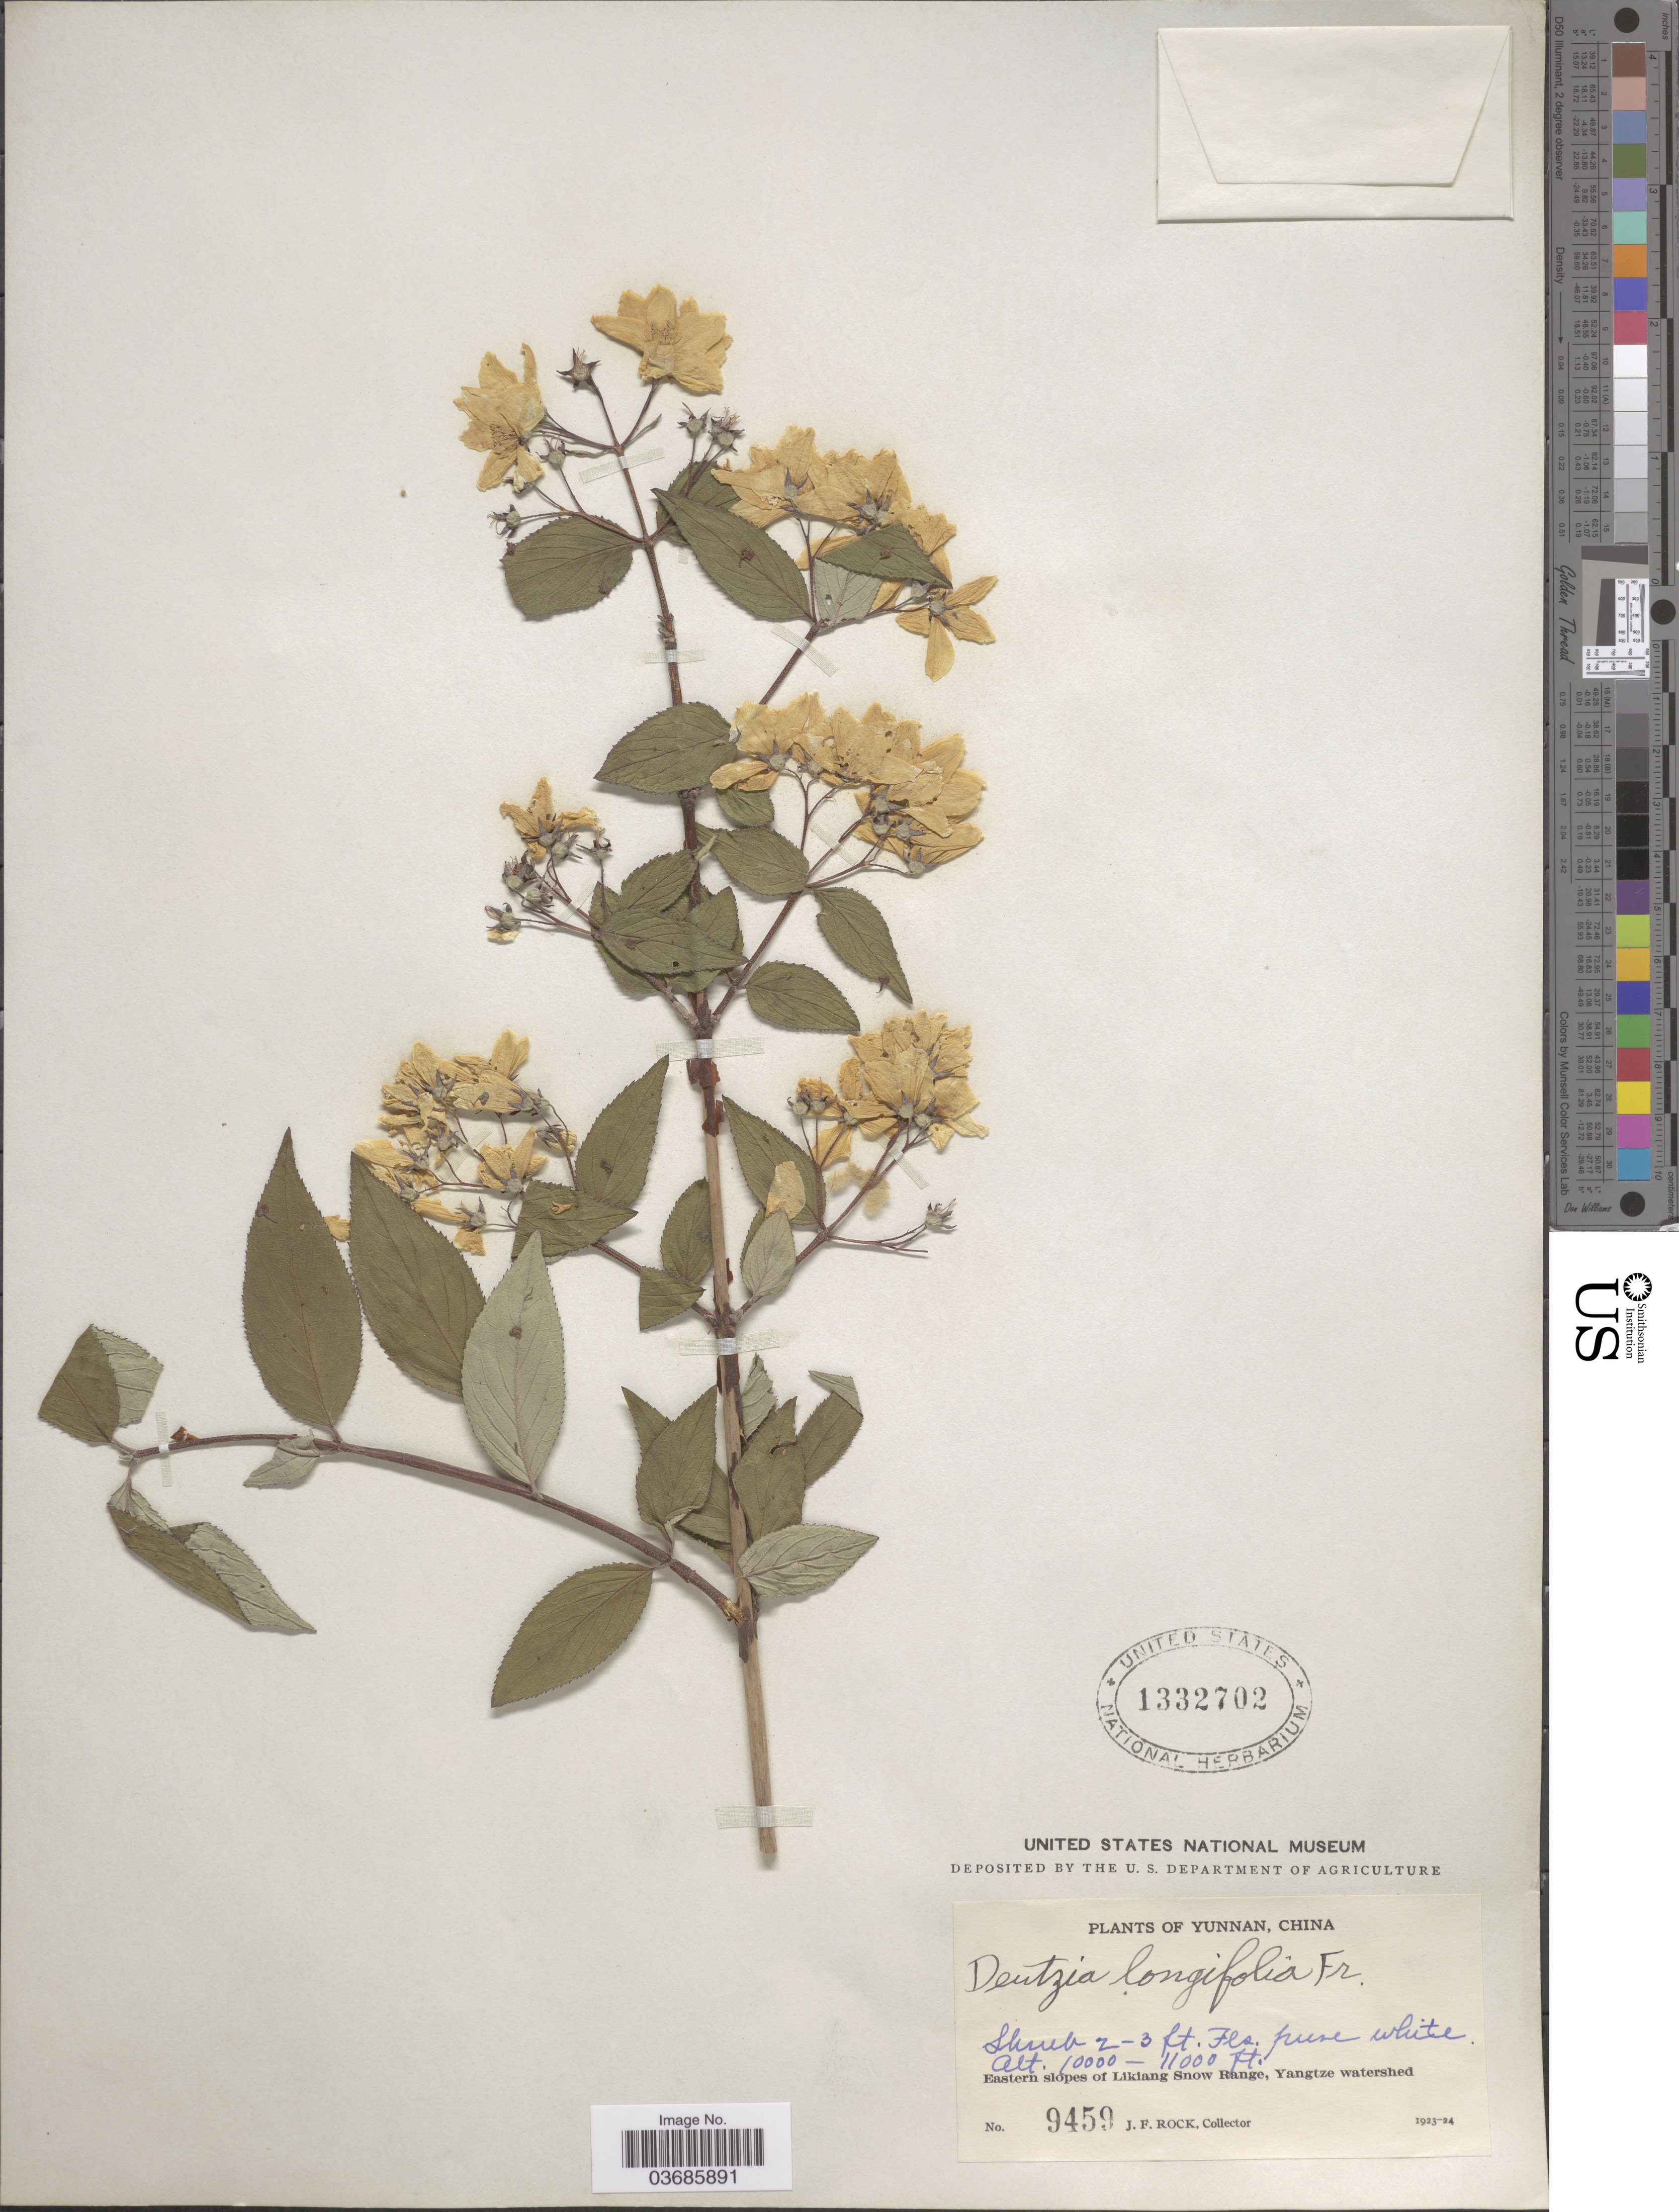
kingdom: Plantae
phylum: Tracheophyta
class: Magnoliopsida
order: Cornales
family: Hydrangeaceae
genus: Deutzia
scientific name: Deutzia longifolia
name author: Franch.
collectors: J. Rock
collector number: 9459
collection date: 1923/1924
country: China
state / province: Yunnan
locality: Eastern slopes of Likiang Snow Range, Yangtze watershed.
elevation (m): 3048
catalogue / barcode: US 1332702